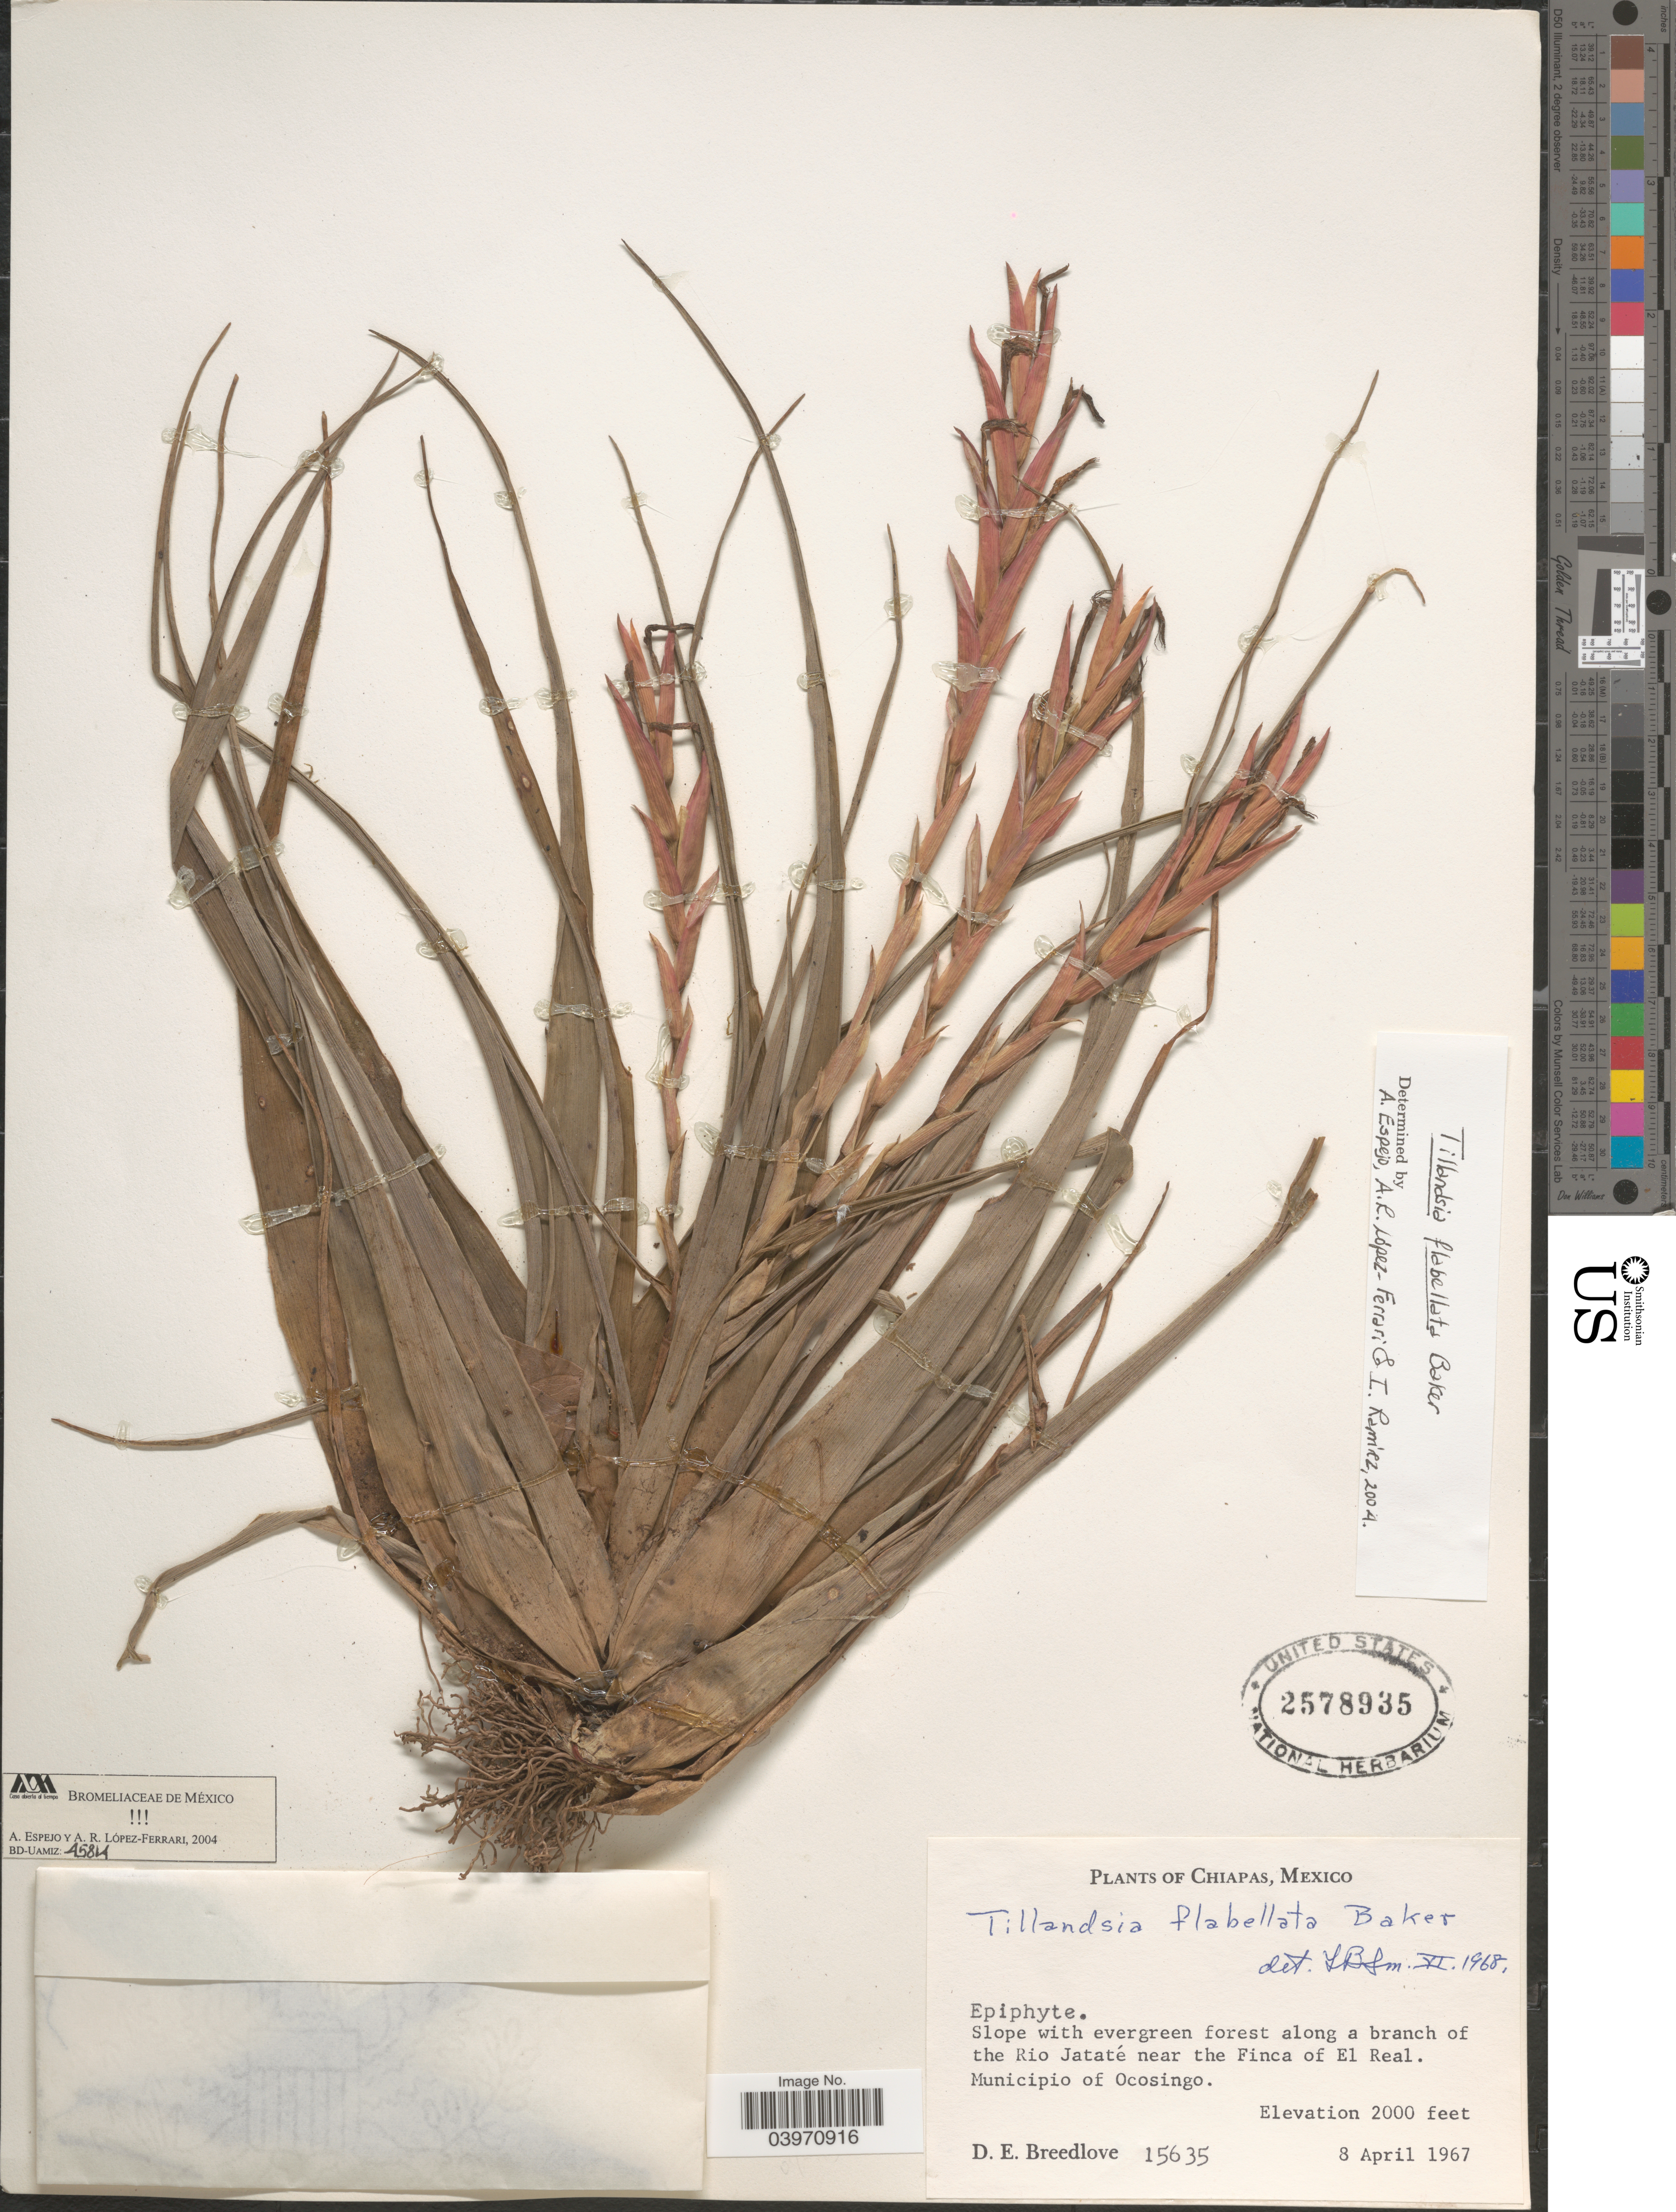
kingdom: Plantae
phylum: Tracheophyta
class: Liliopsida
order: Poales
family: Bromeliaceae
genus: Tillandsia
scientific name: Tillandsia flabellata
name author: Baker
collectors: D. E. Breedlove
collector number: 15635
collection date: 1967-04-08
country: Mexico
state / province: Chiapas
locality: Slope with evergreen forest along a branch of the Rio Jataté near the Finca of El Real. Municipio of Ocosingo.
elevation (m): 610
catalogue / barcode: US 2578935